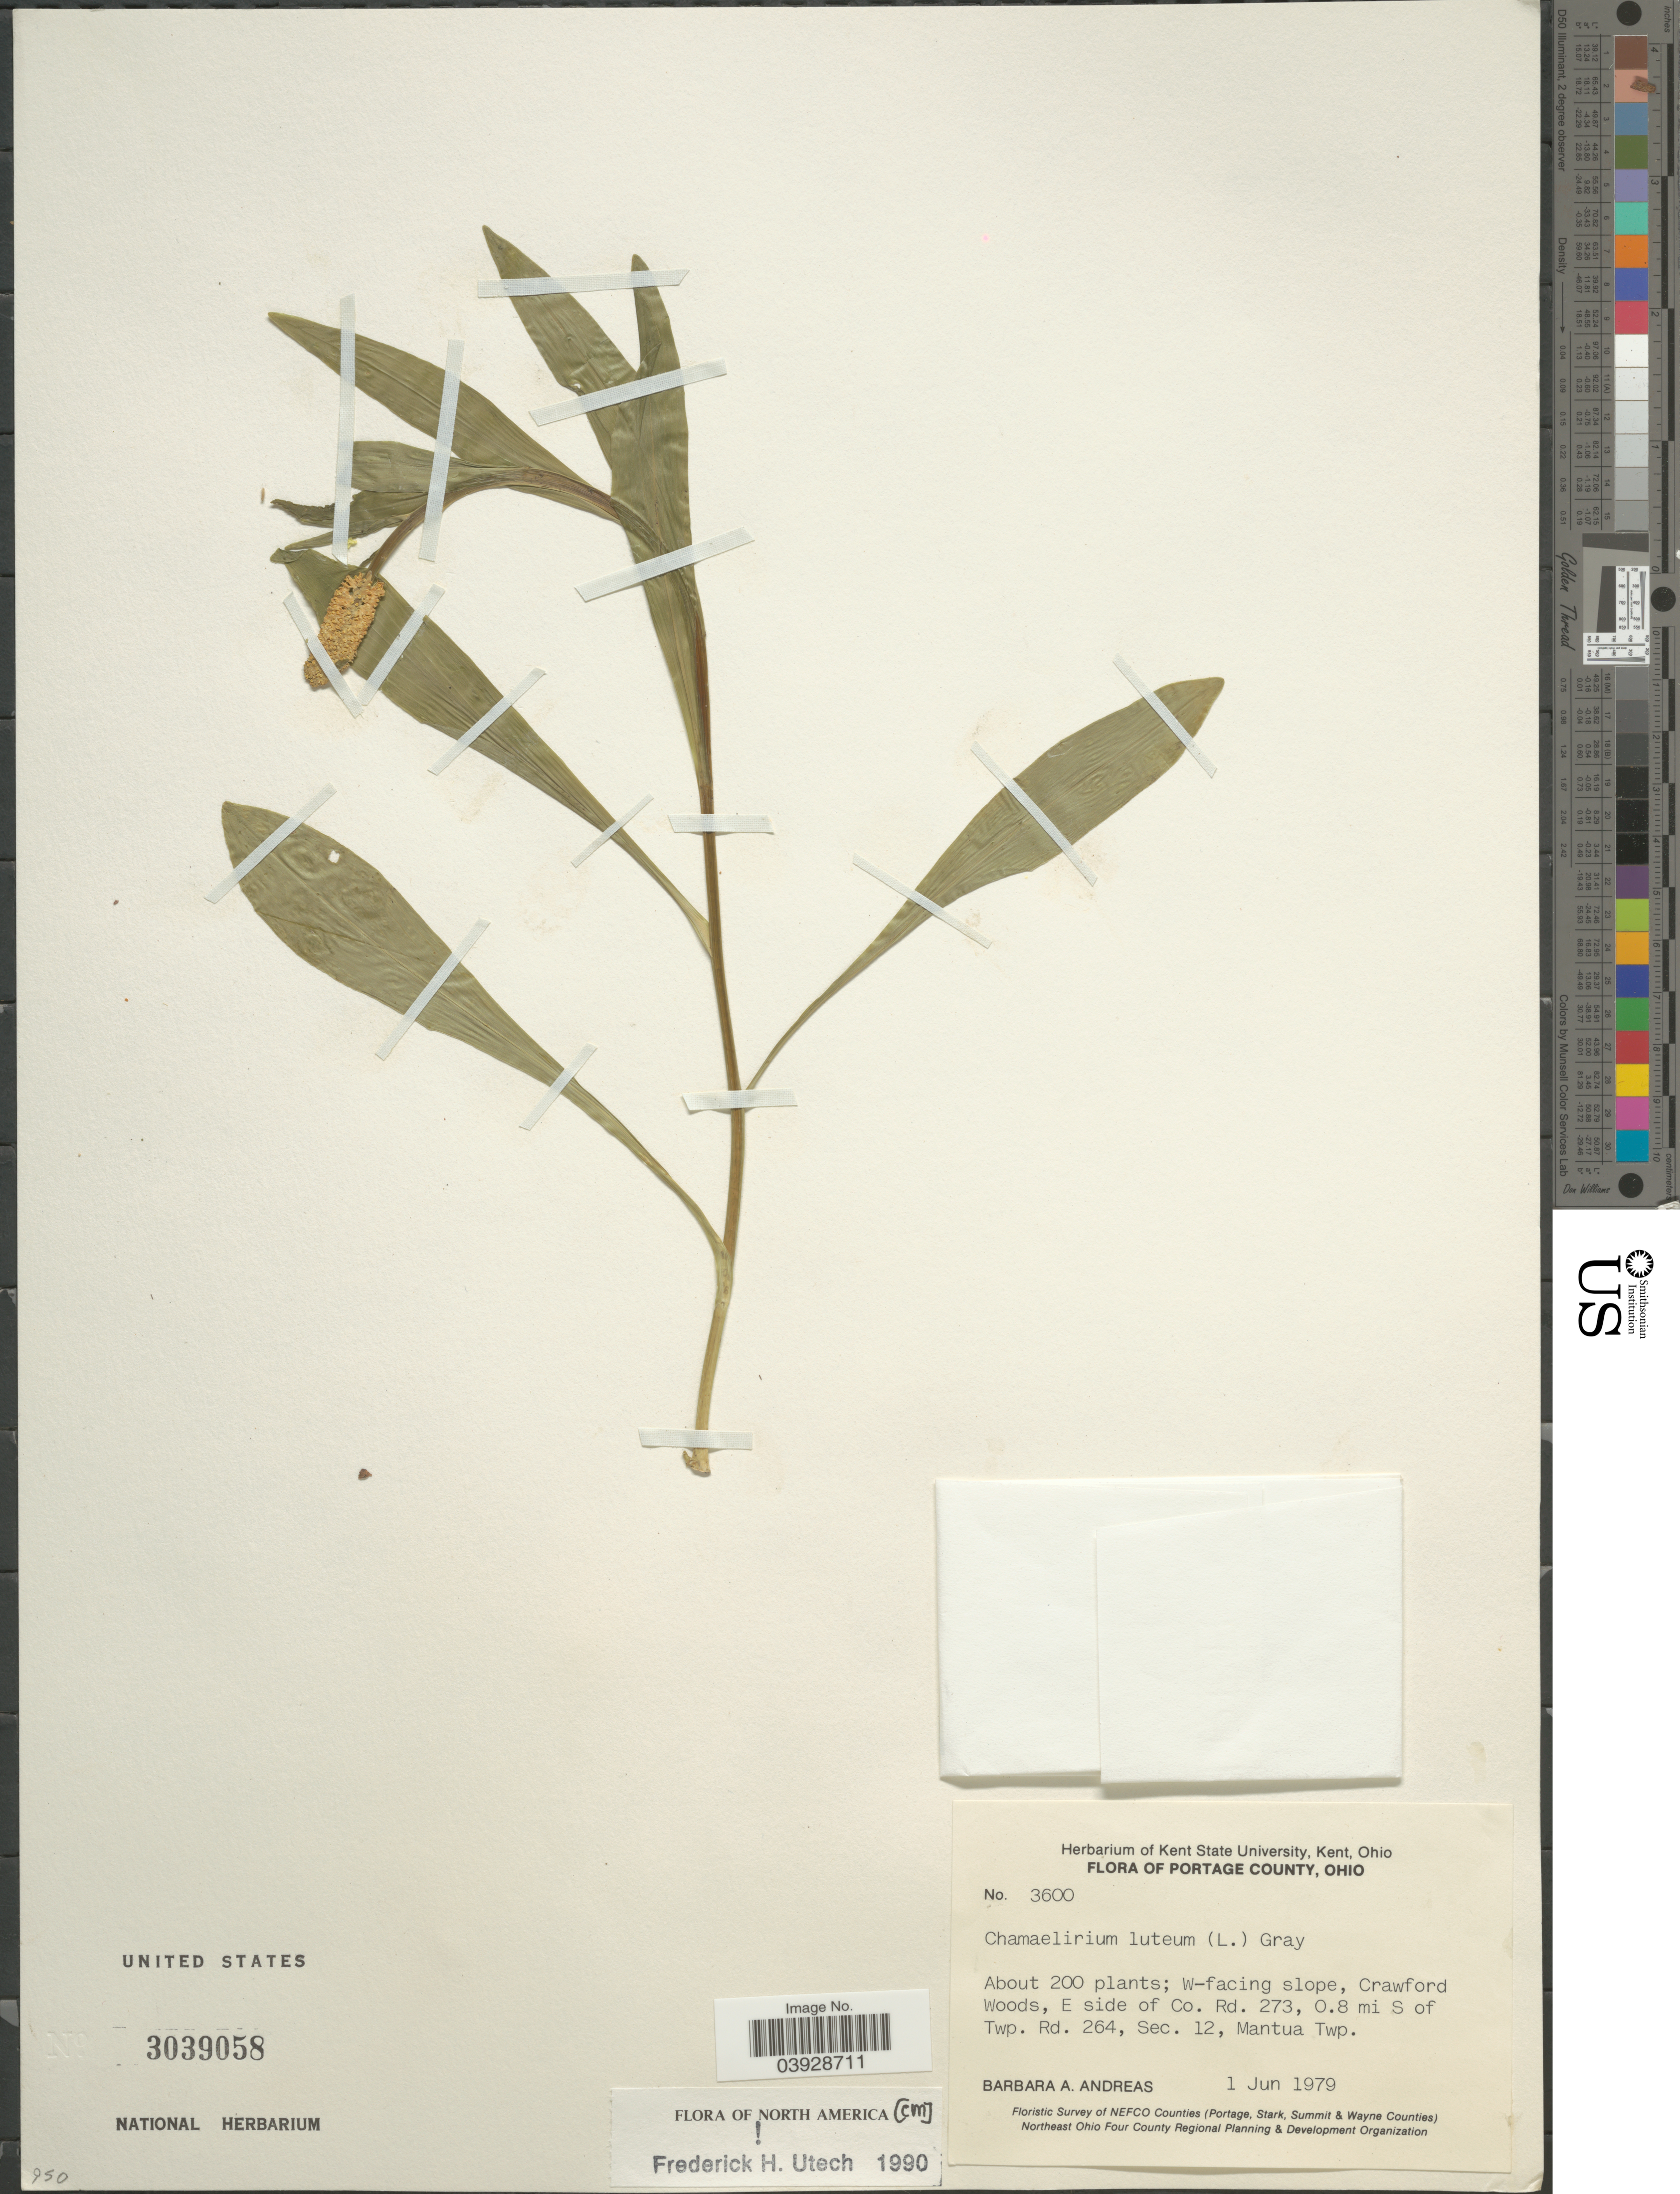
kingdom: Plantae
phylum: Tracheophyta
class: Liliopsida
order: Liliales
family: Melanthiaceae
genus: Chamaelirium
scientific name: Chamaelirium luteum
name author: (L.) A. Gray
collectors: B. A. Andreas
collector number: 3600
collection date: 1979-06-01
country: United States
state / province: Ohio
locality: Portage County. W-facing slope, Crawford Woods, E side of Co. Rd. 273, 0.8 mi S of Twp. Rd. 264, Sec. 12, Mantua Twp.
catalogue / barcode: US 3039058